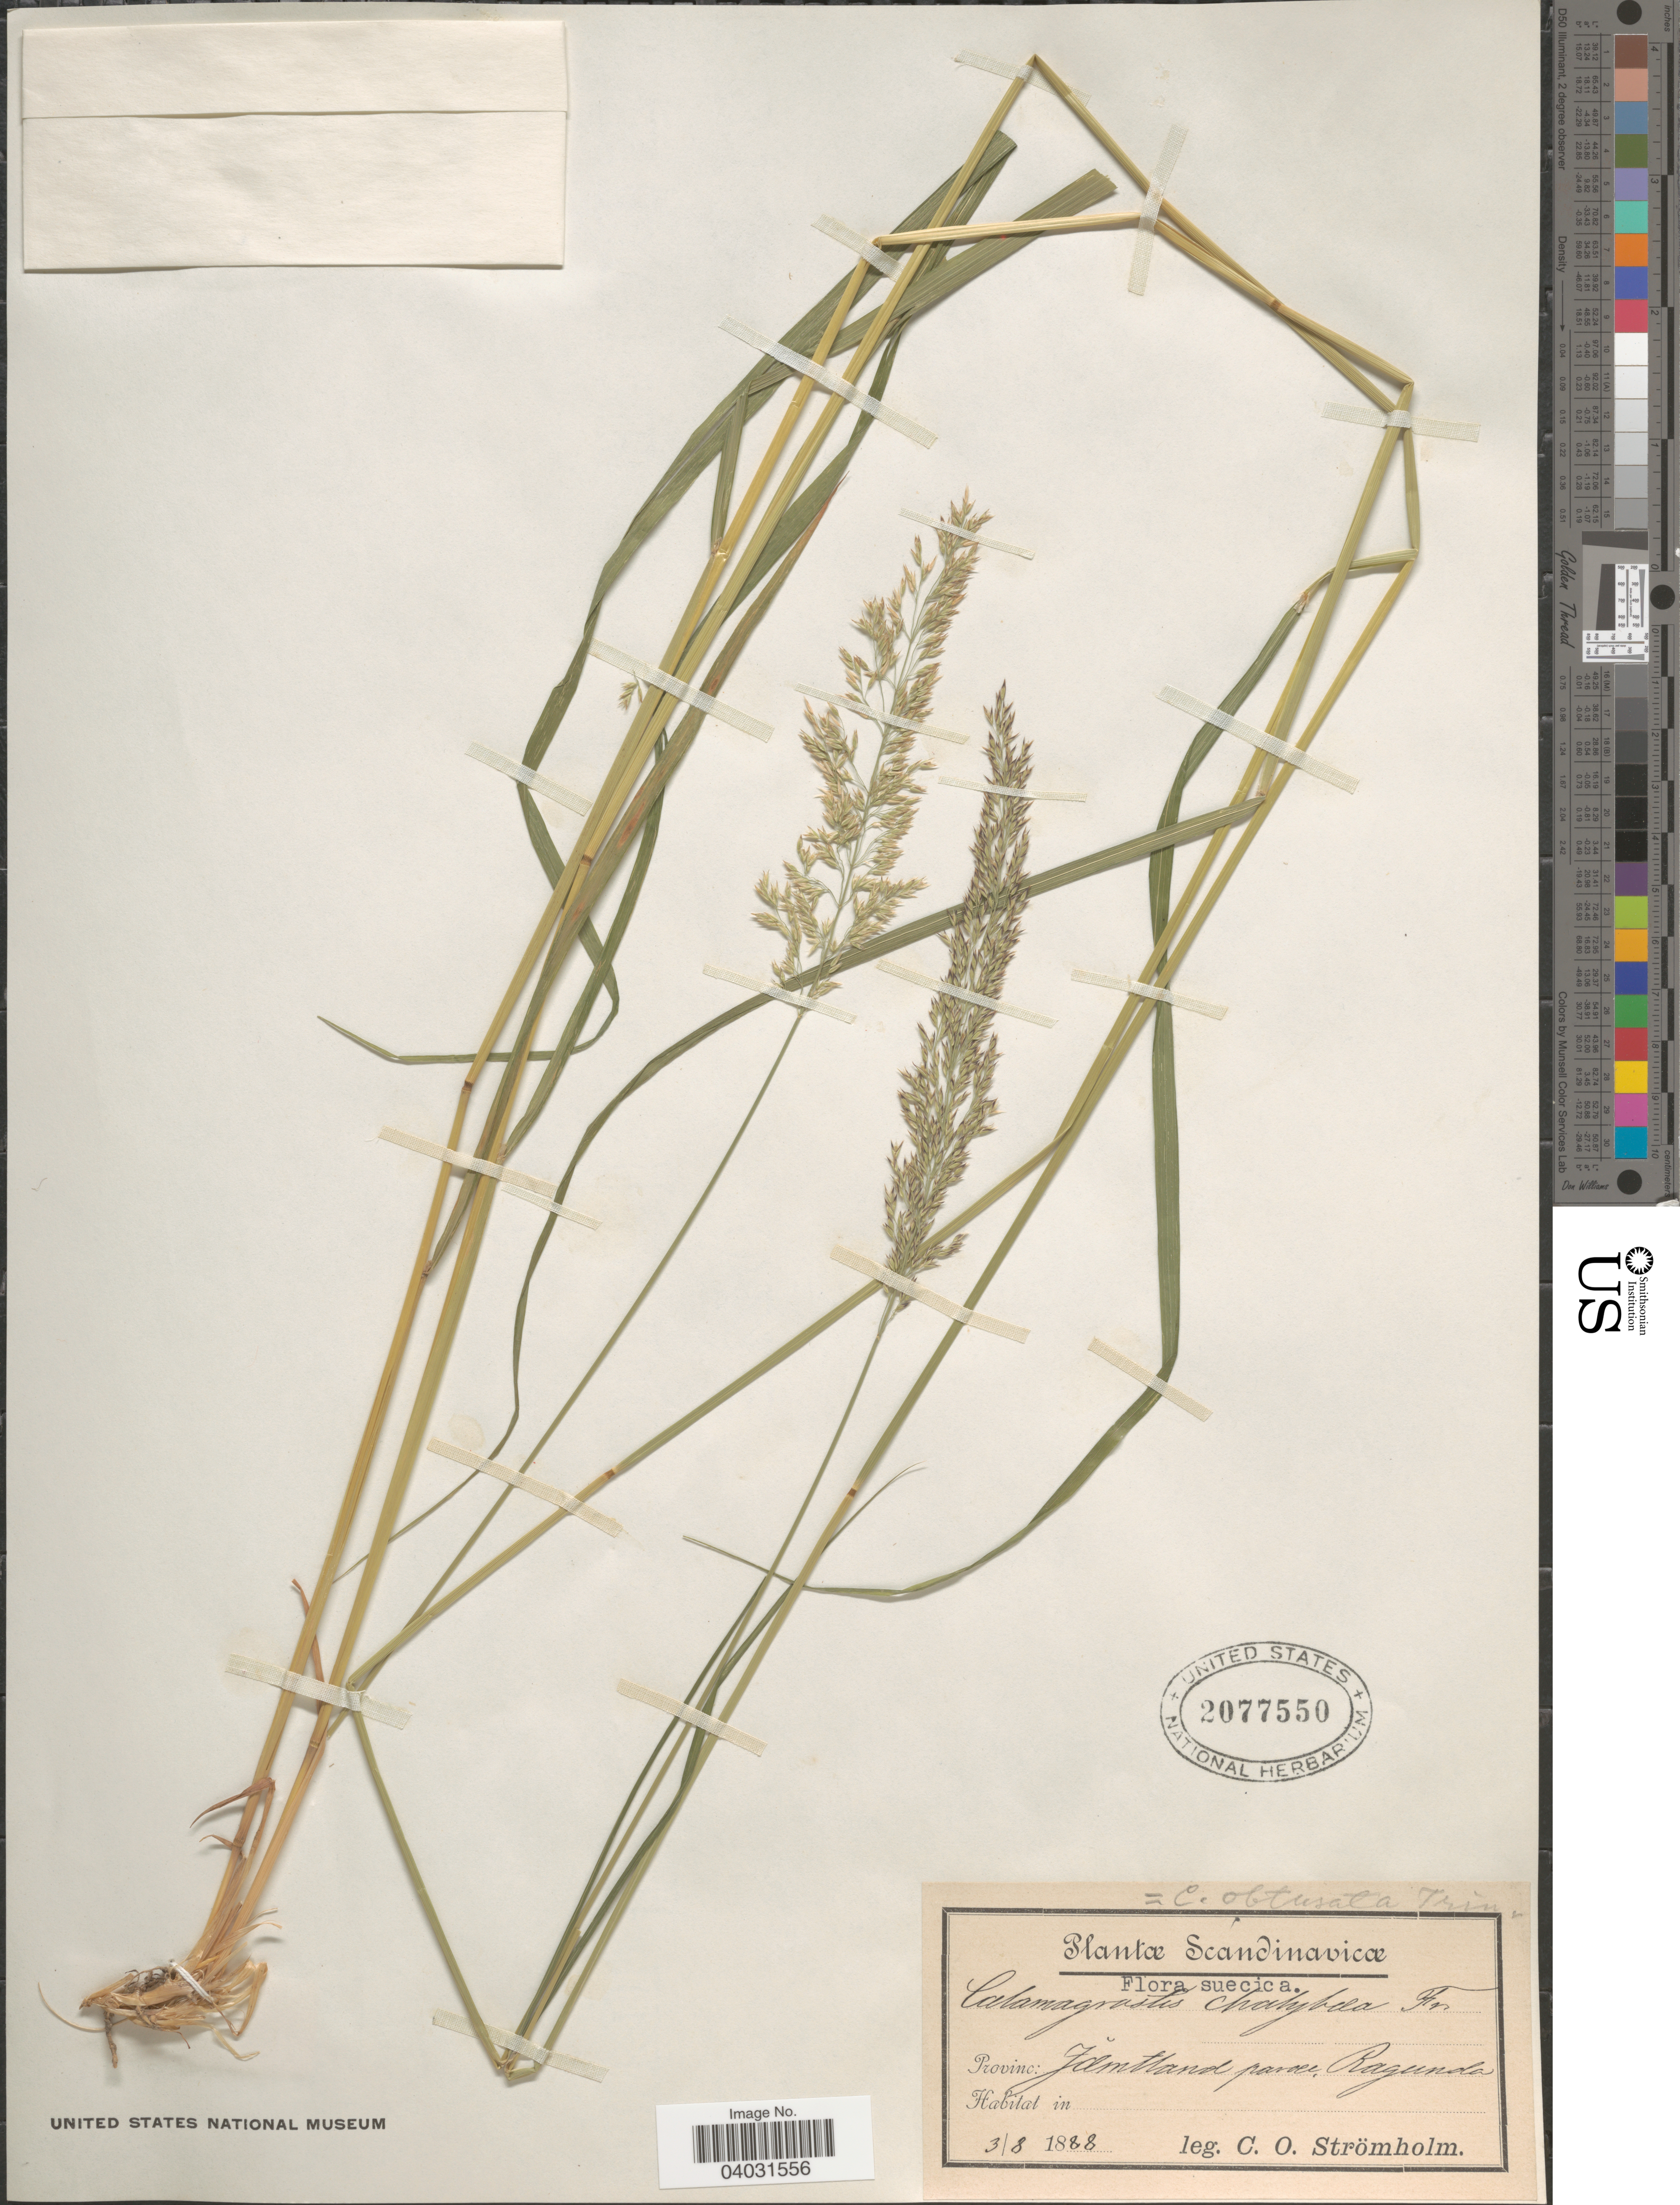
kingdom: Plantae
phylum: Tracheophyta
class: Liliopsida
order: Poales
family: Poaceae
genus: Calamagrostis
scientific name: Calamagrostis obtusata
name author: Trin.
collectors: C. Strömholm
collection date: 1888-08-03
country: Sweden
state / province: Jämtland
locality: Scandinavicæ. Suecica. Provinc: Jãmtland paroce. Ragunda.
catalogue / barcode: US 2077550